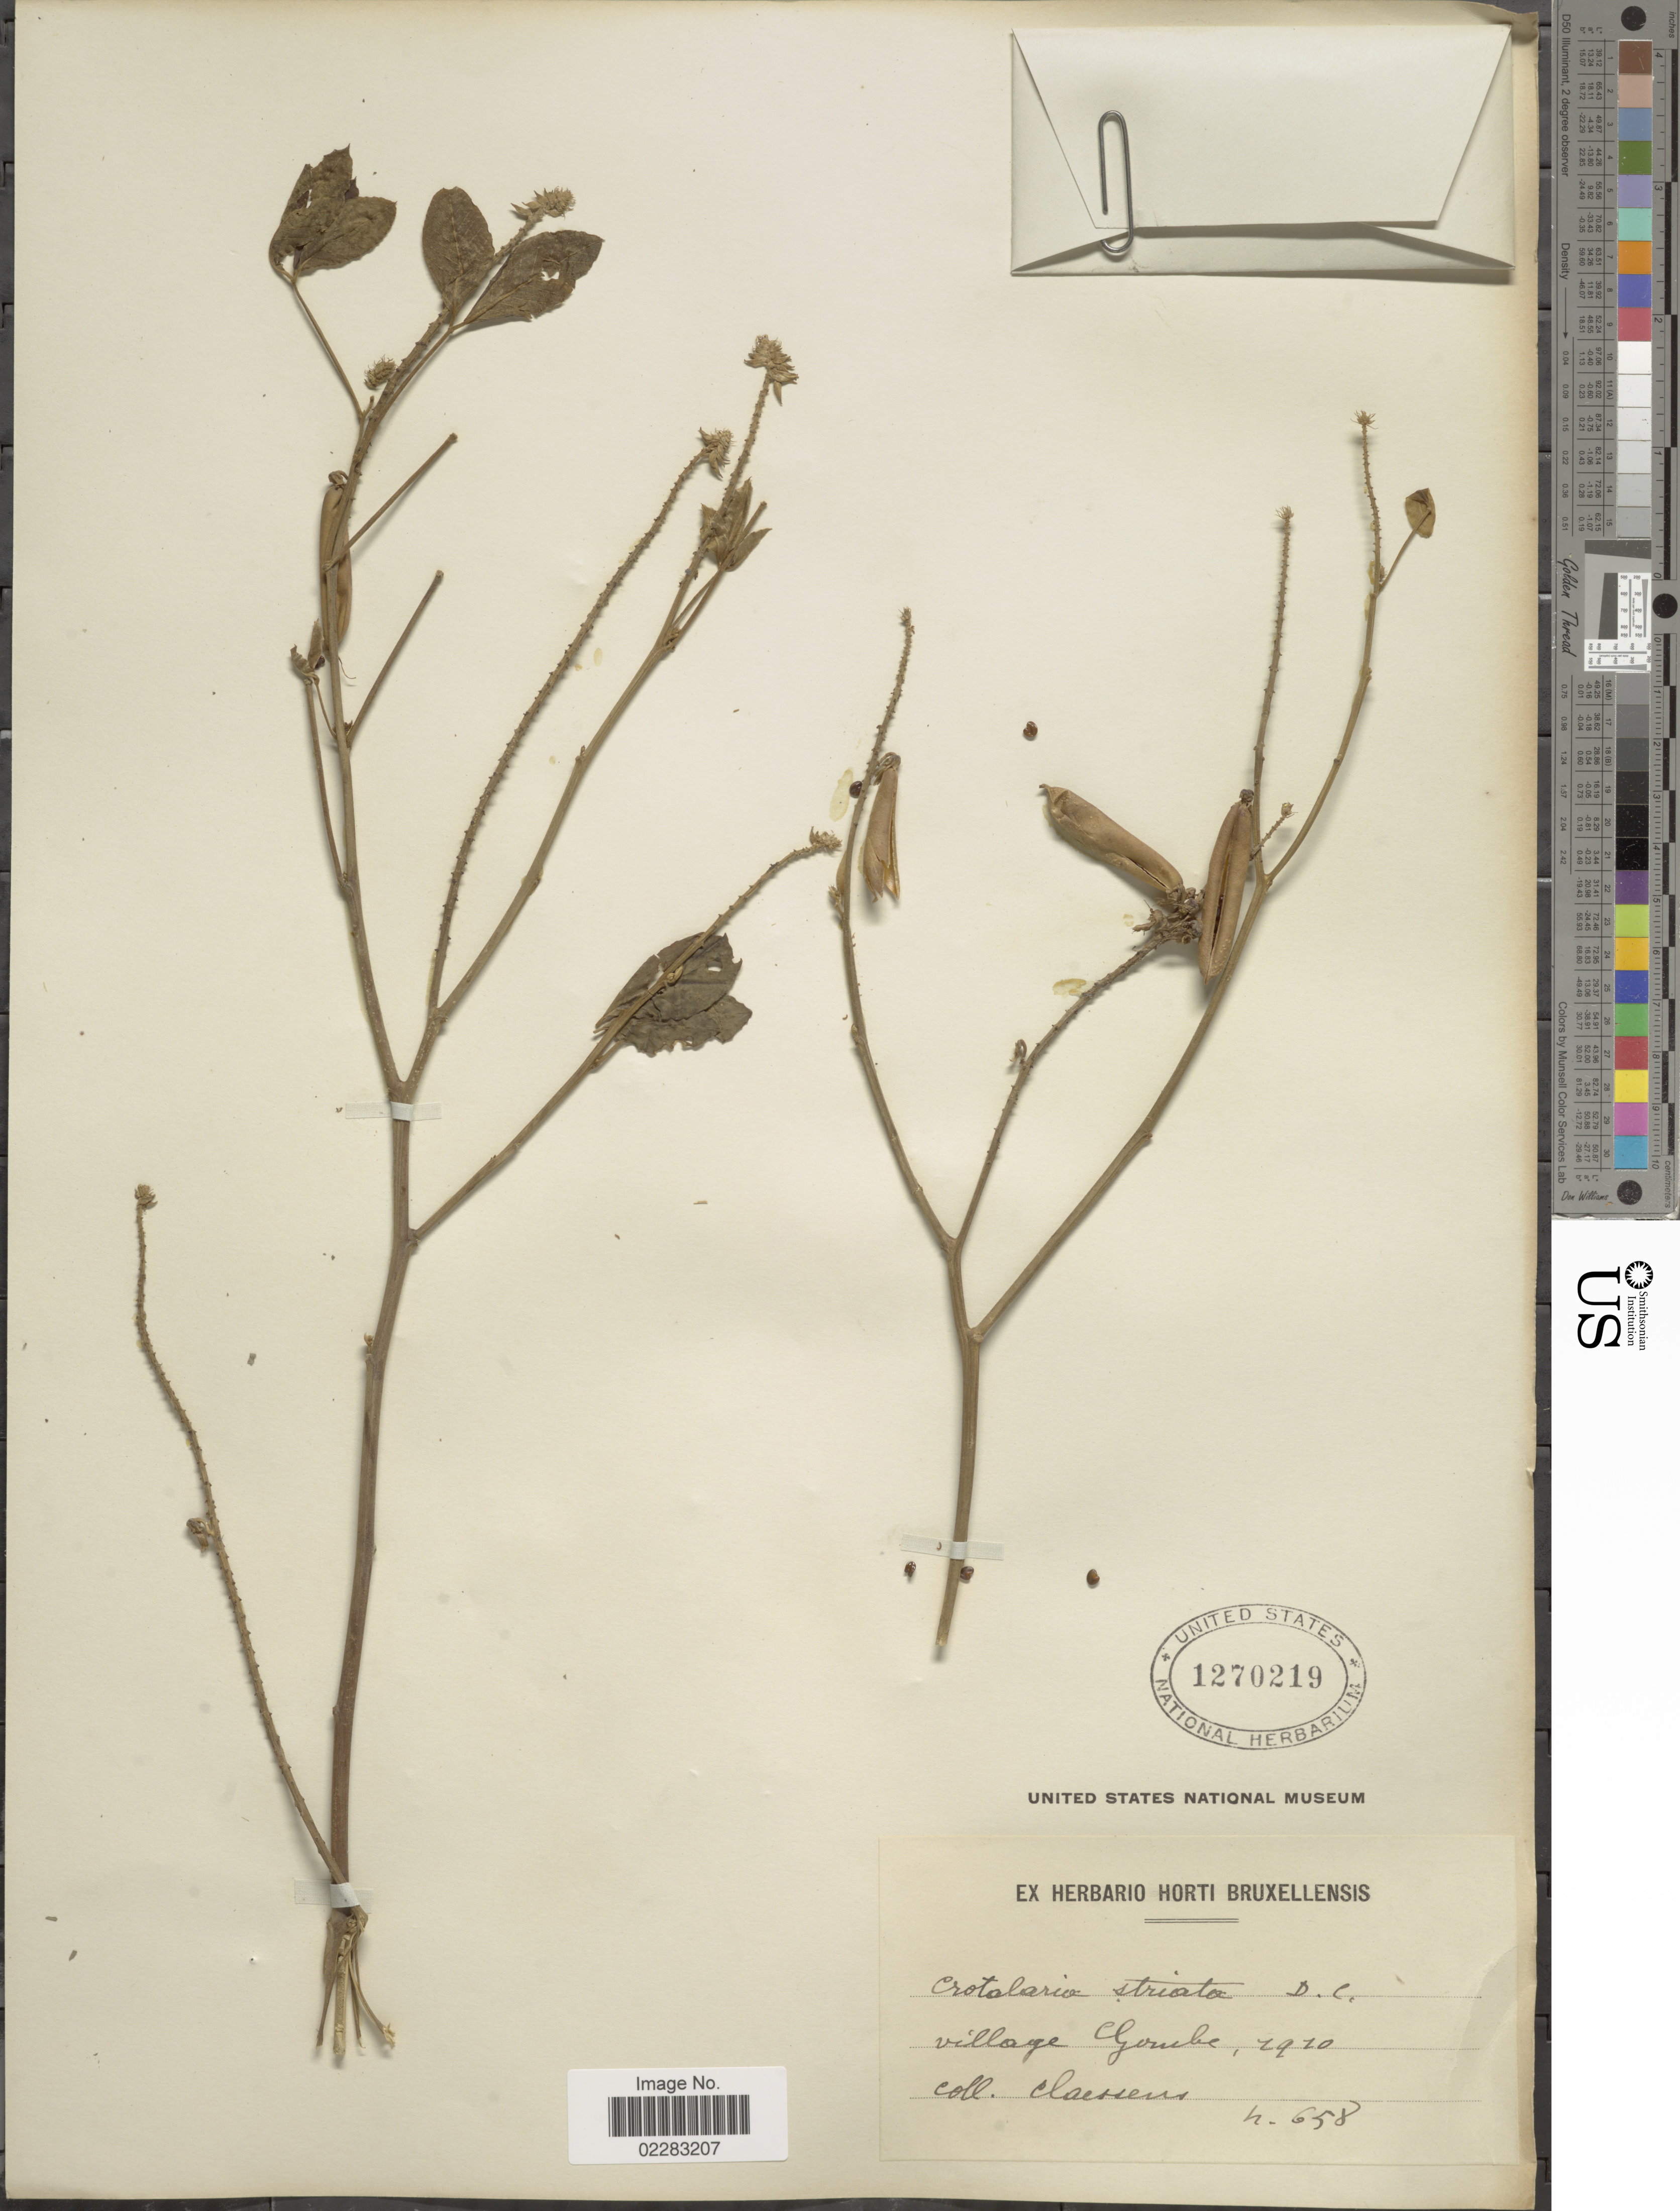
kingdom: Plantae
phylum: Tracheophyta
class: Magnoliopsida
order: Fabales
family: Fabaceae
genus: Crotalaria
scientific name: Crotalaria pallida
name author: Aiton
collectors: -. Claessens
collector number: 658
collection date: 1910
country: Nigeria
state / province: Gombe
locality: Village Gombe.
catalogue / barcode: US 1270219